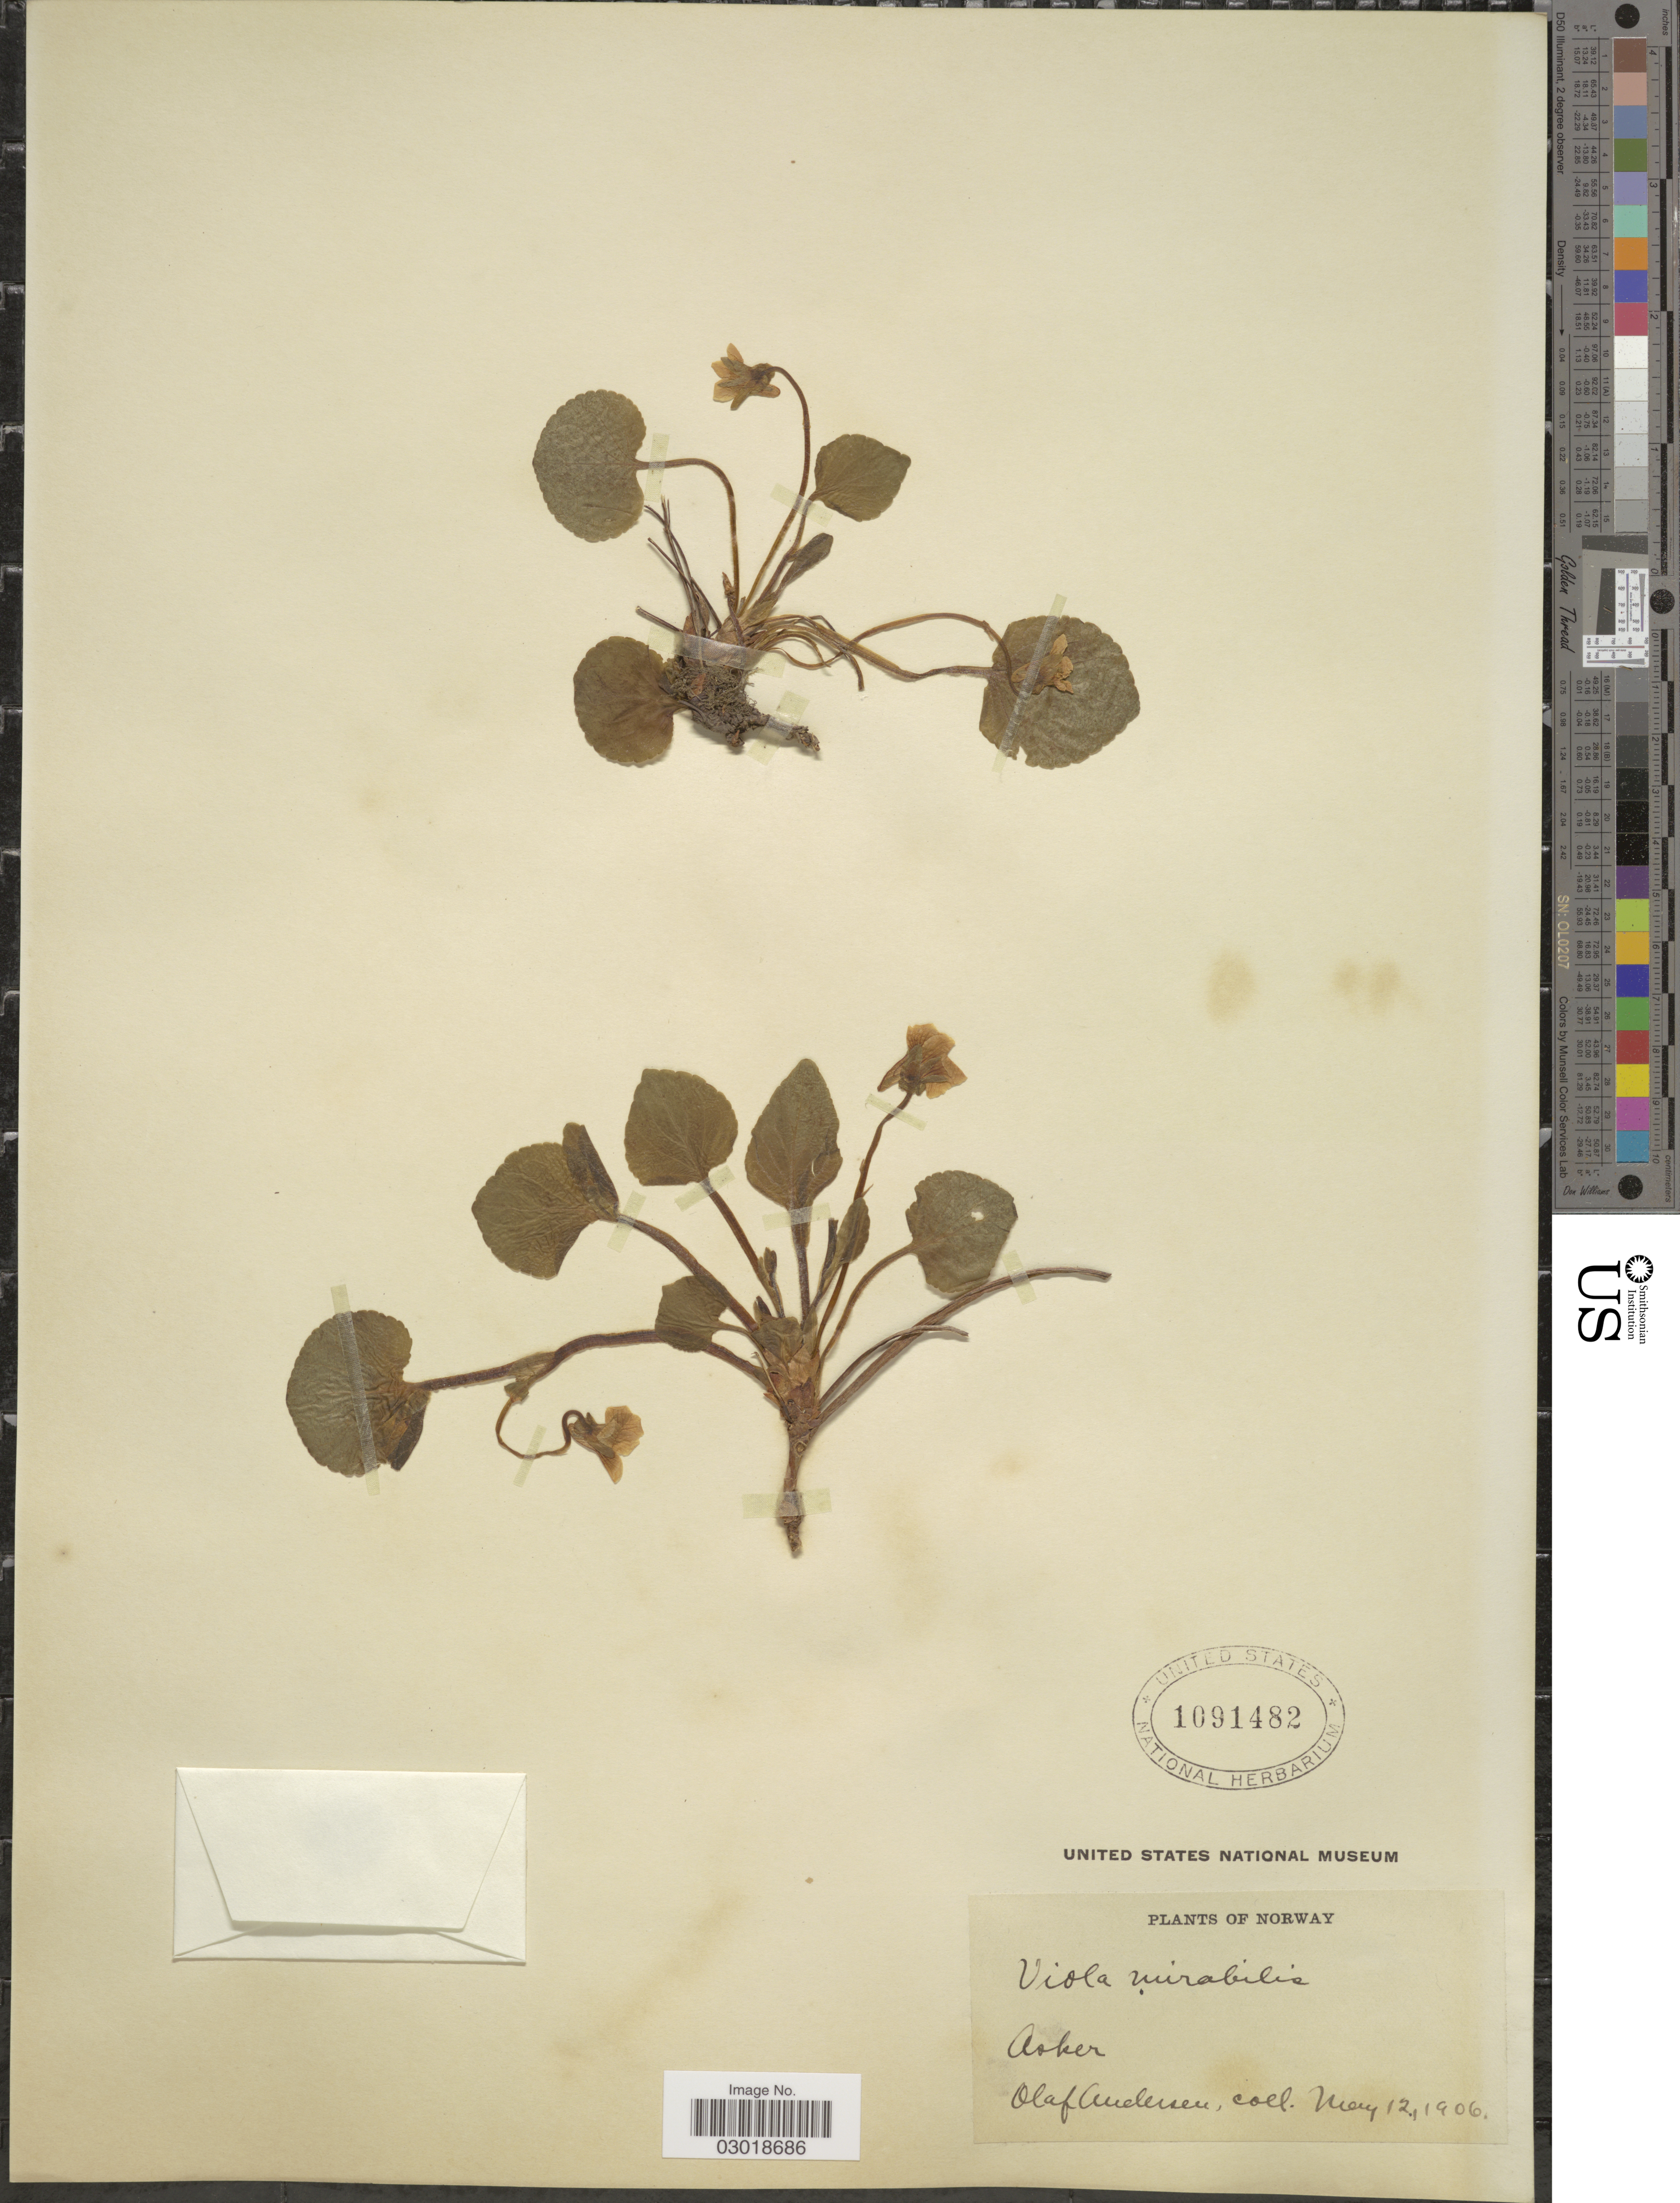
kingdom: Plantae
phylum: Tracheophyta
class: Magnoliopsida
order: Malpighiales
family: Violaceae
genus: Viola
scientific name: Viola mirabilis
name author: L.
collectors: A. Andersen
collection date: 1906-05-12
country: Norway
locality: Asker.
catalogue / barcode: US 1091482